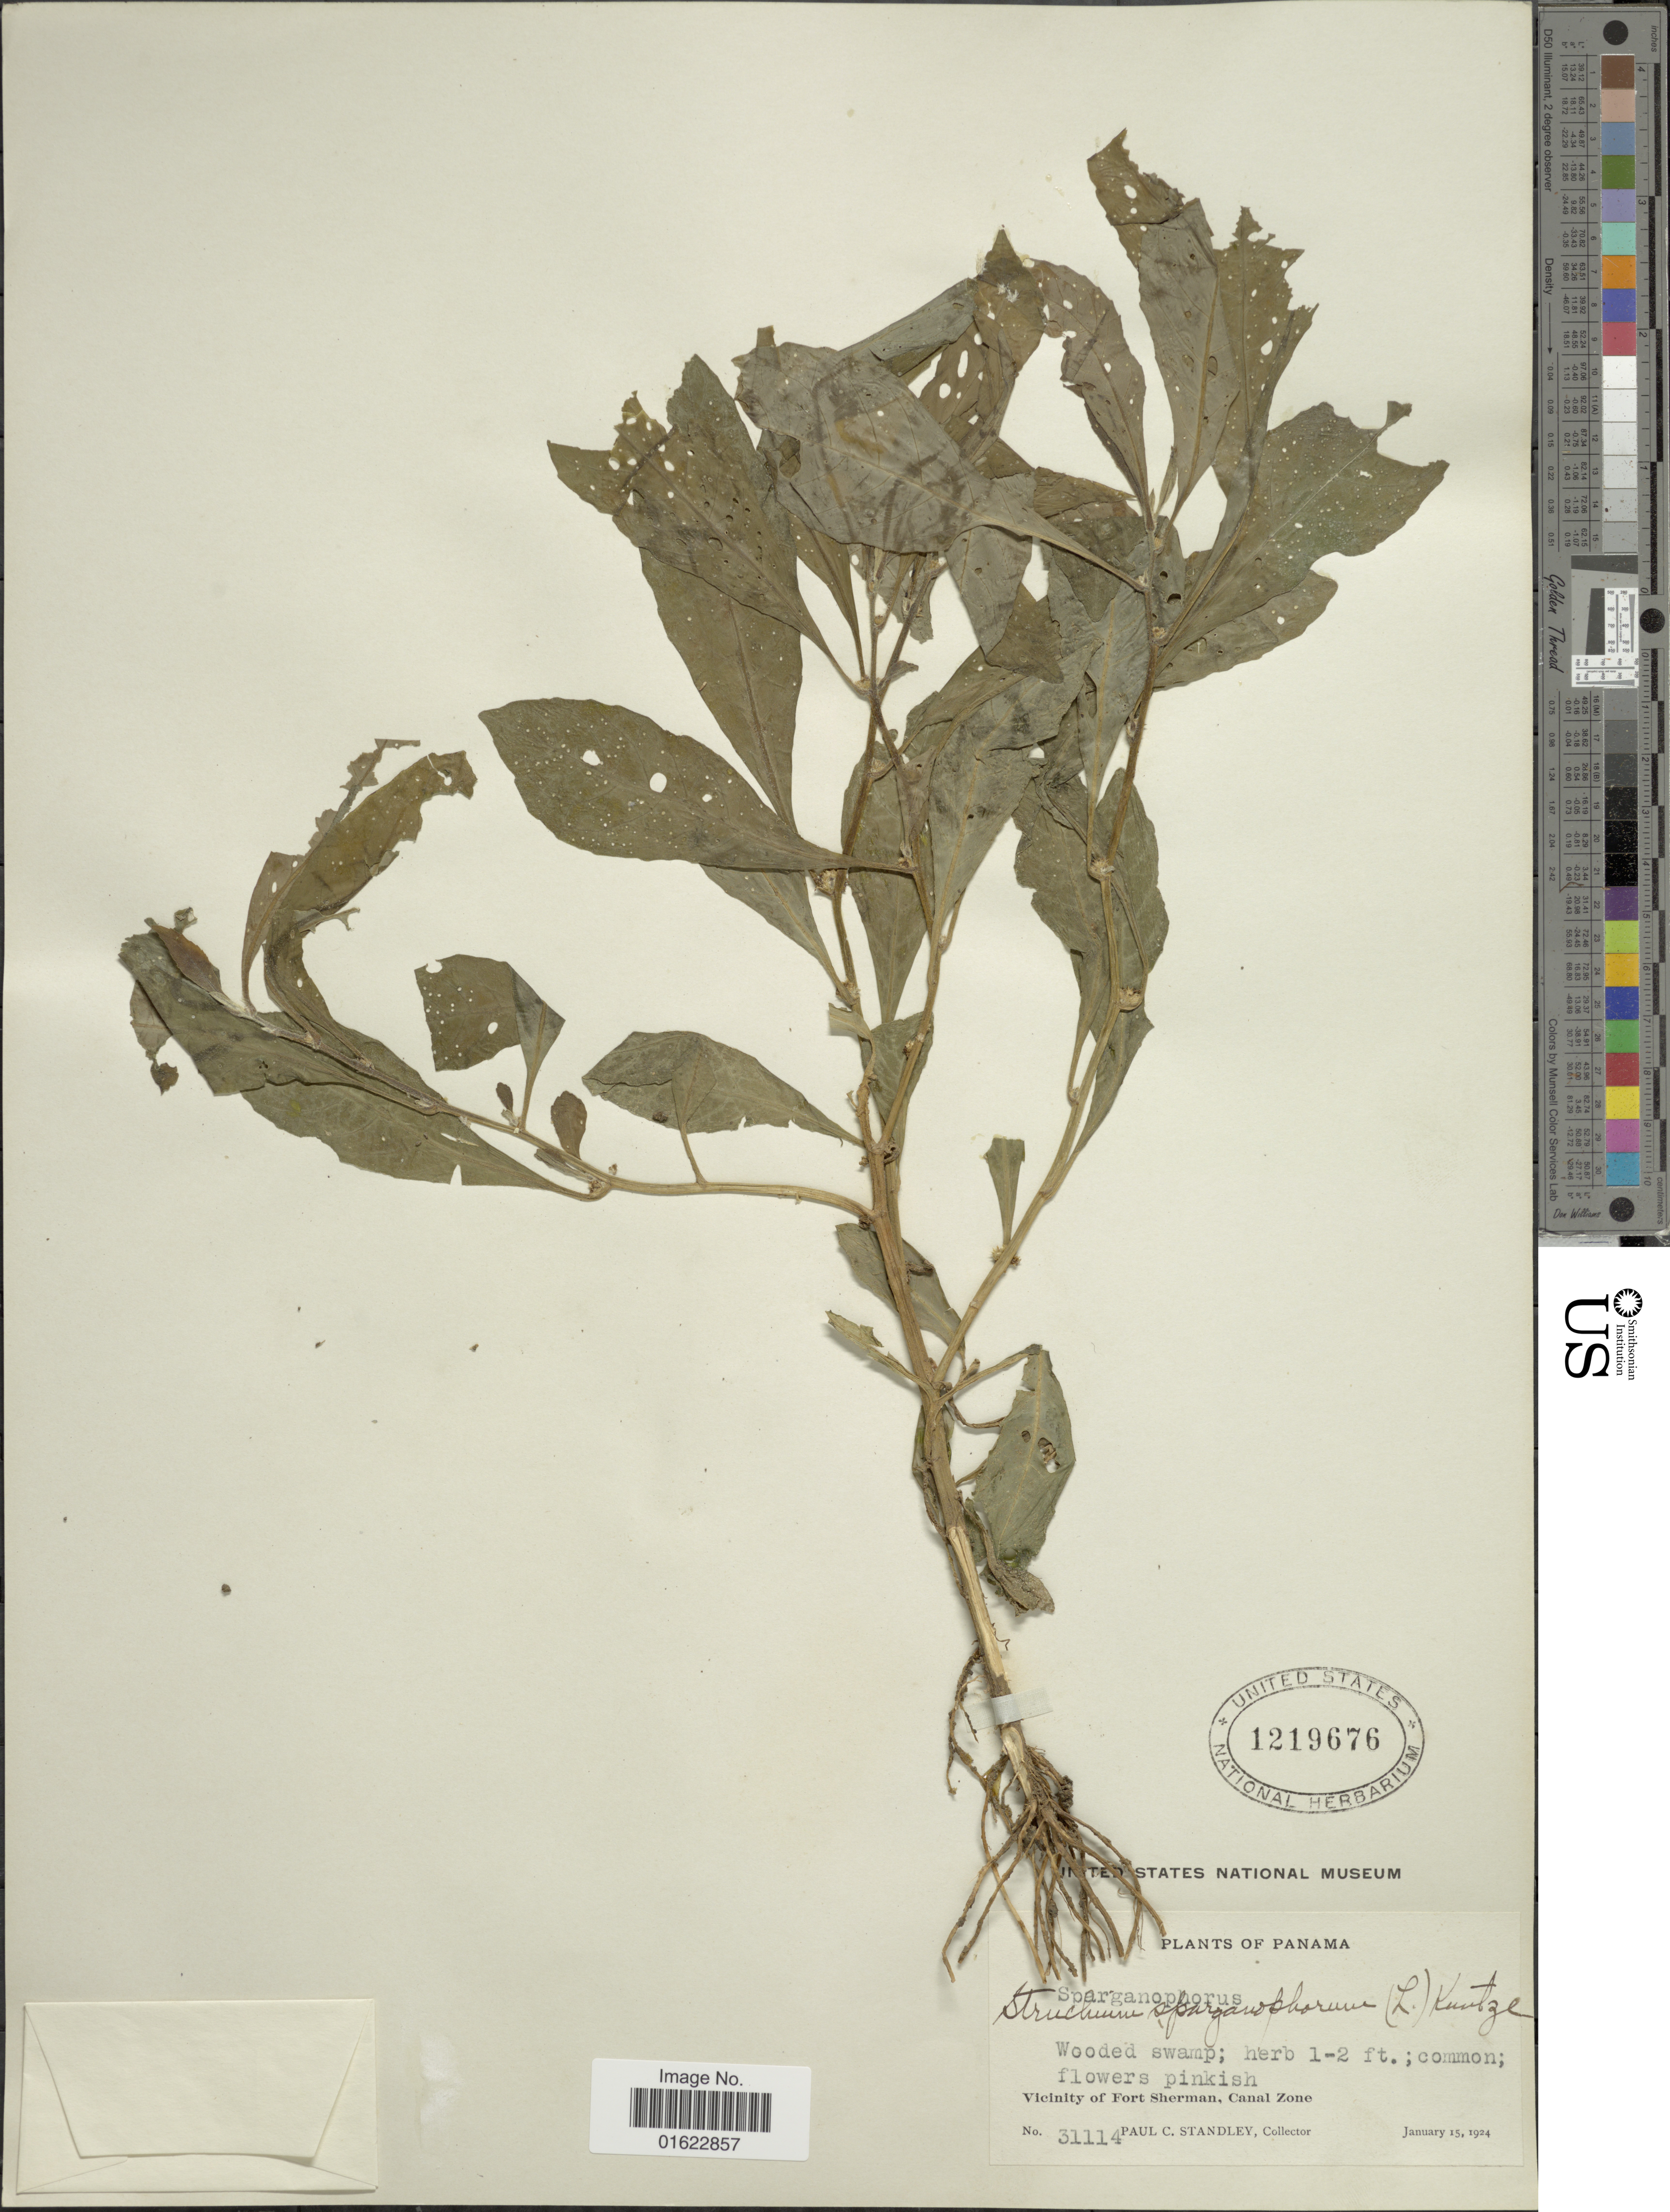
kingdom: Plantae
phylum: Tracheophyta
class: Magnoliopsida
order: Asterales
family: Asteraceae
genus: Struchium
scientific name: Struchium sparganophorum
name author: (L.) Kuntze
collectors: P. C. Standley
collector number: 31114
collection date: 1924-01-15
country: Panama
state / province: Colón / Panamá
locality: Panama. Vicinity of Fort Sherman, Canal Zone.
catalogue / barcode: US 1219676